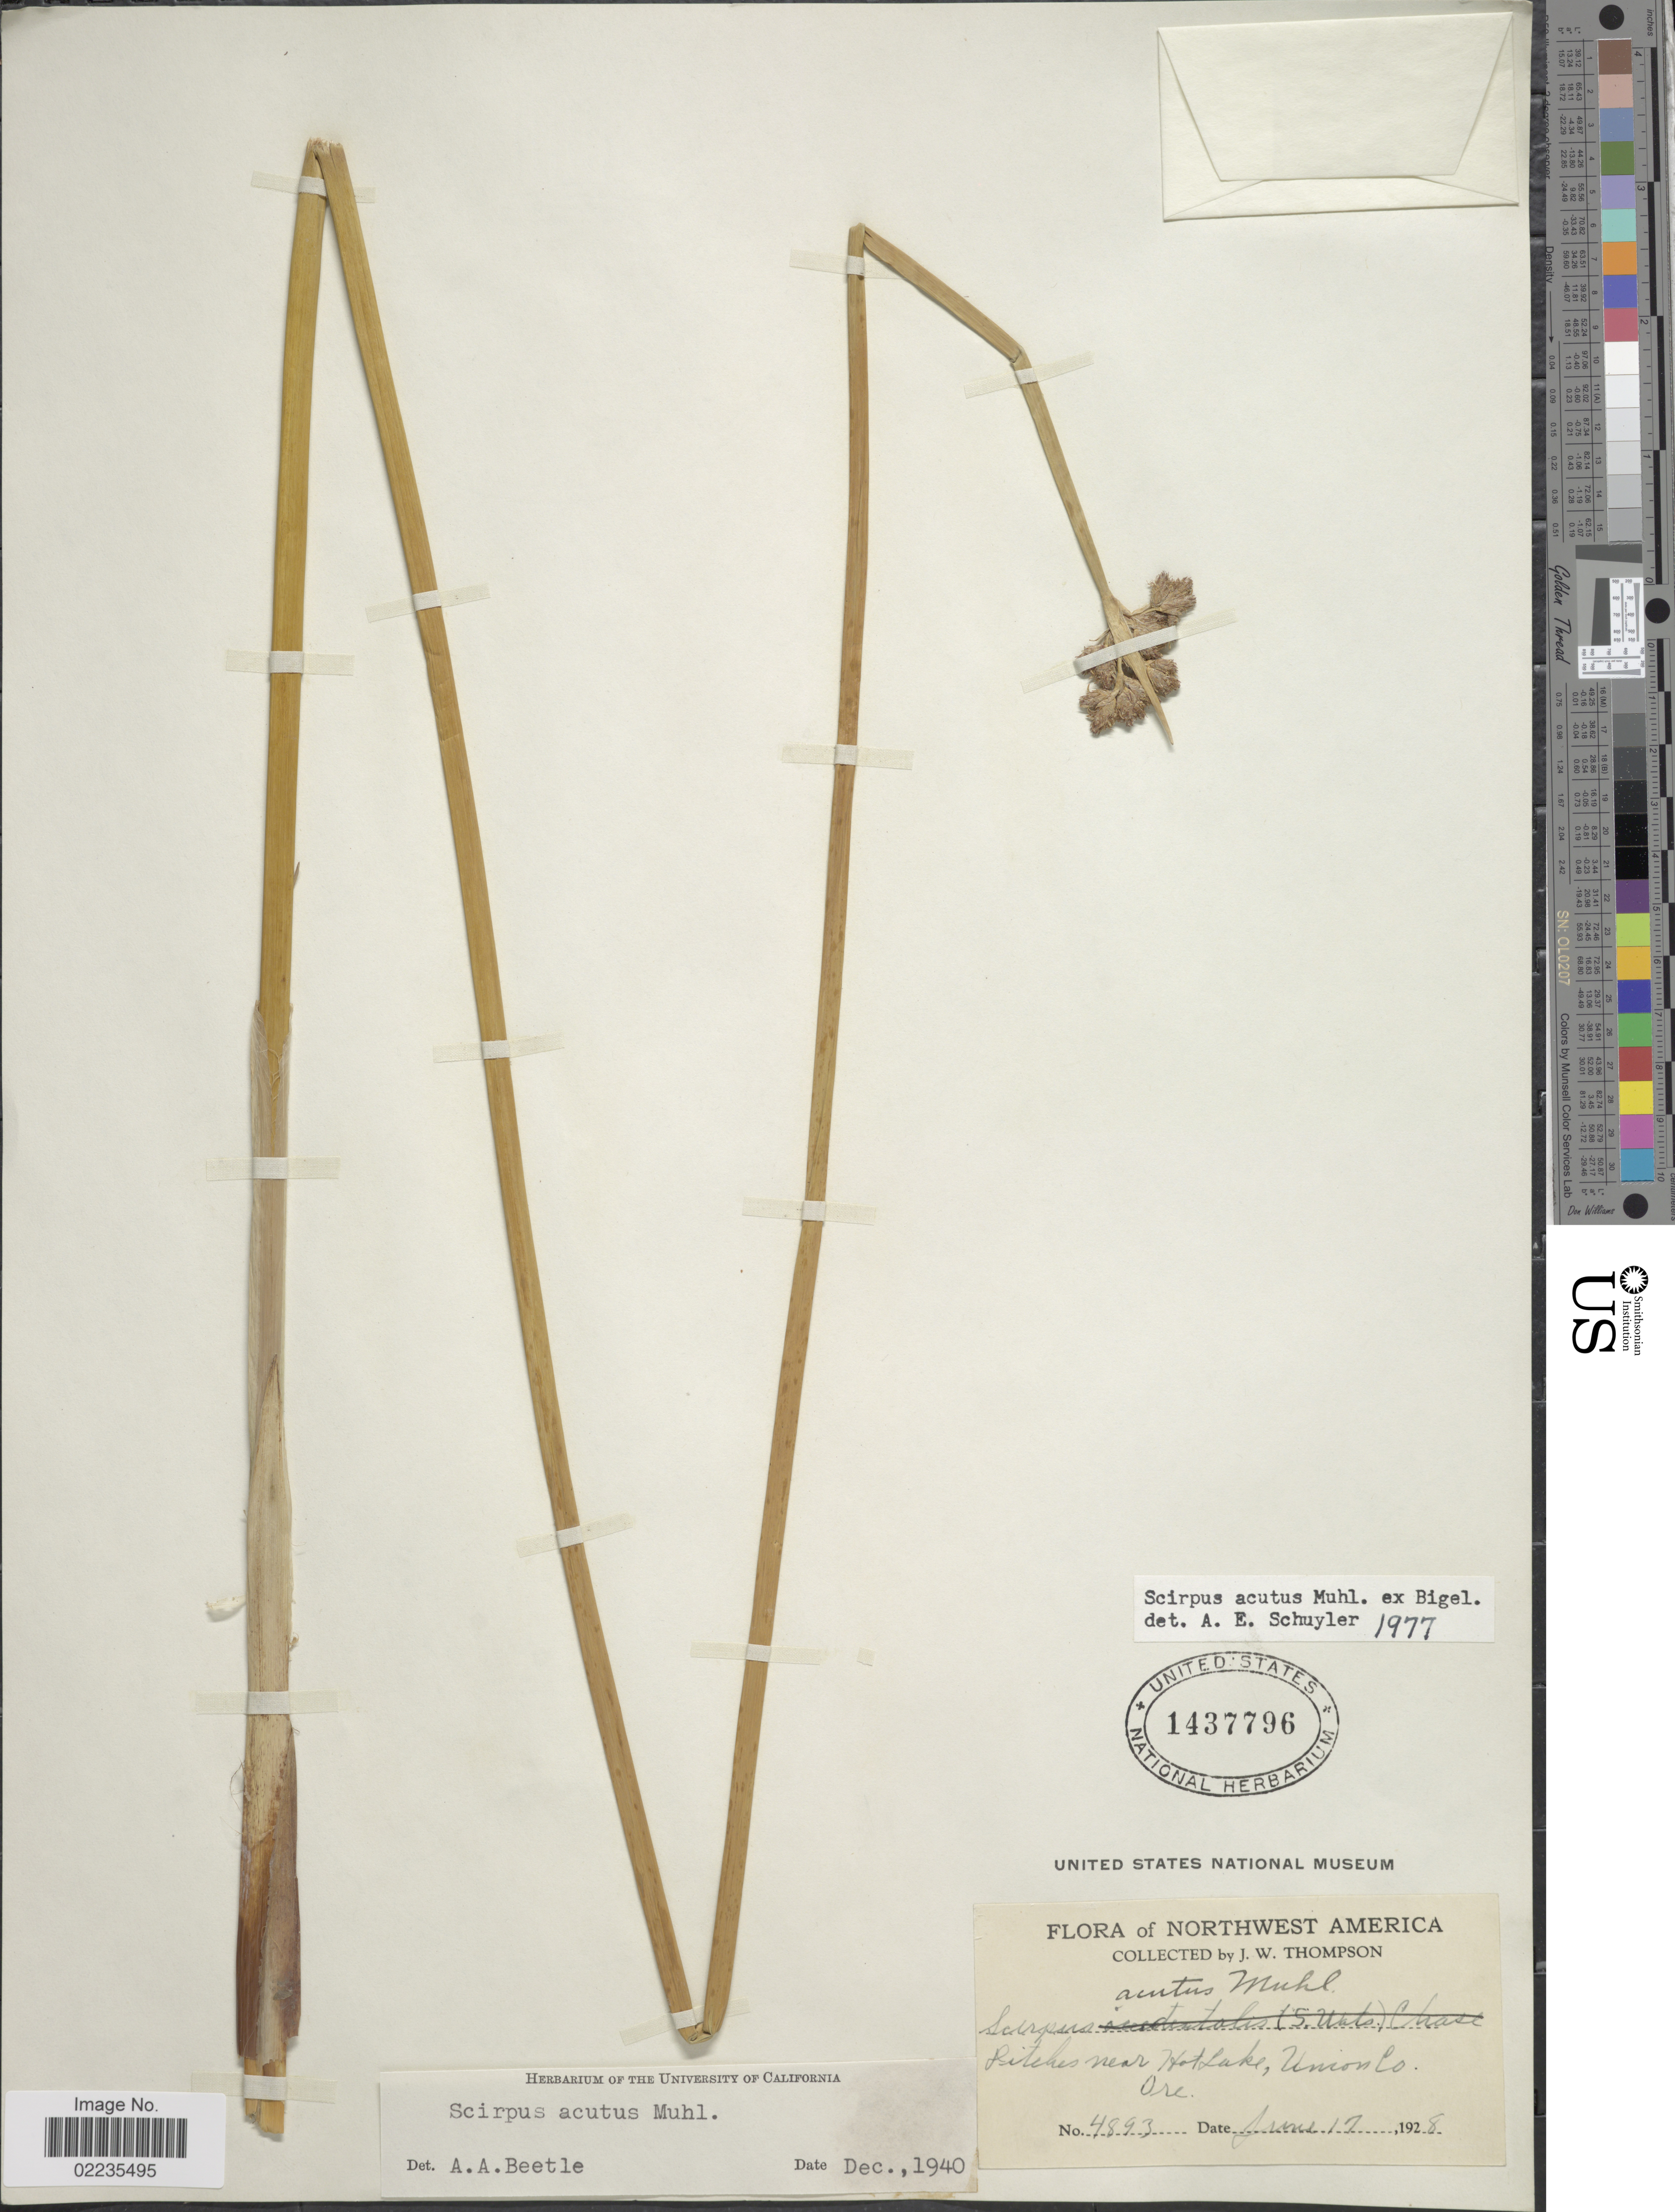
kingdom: Plantae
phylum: Tracheophyta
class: Liliopsida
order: Poales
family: Cyperaceae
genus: Schoenoplectus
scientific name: Schoenoplectus acutus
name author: (Muhl. ex Bigelow) Á. Löve & D. Löve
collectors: J. W. Thompson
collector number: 4893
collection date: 1928-06-17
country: United States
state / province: Oregon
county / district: Union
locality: Pitches near Hot Lake, Union Co.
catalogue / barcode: US 1437796